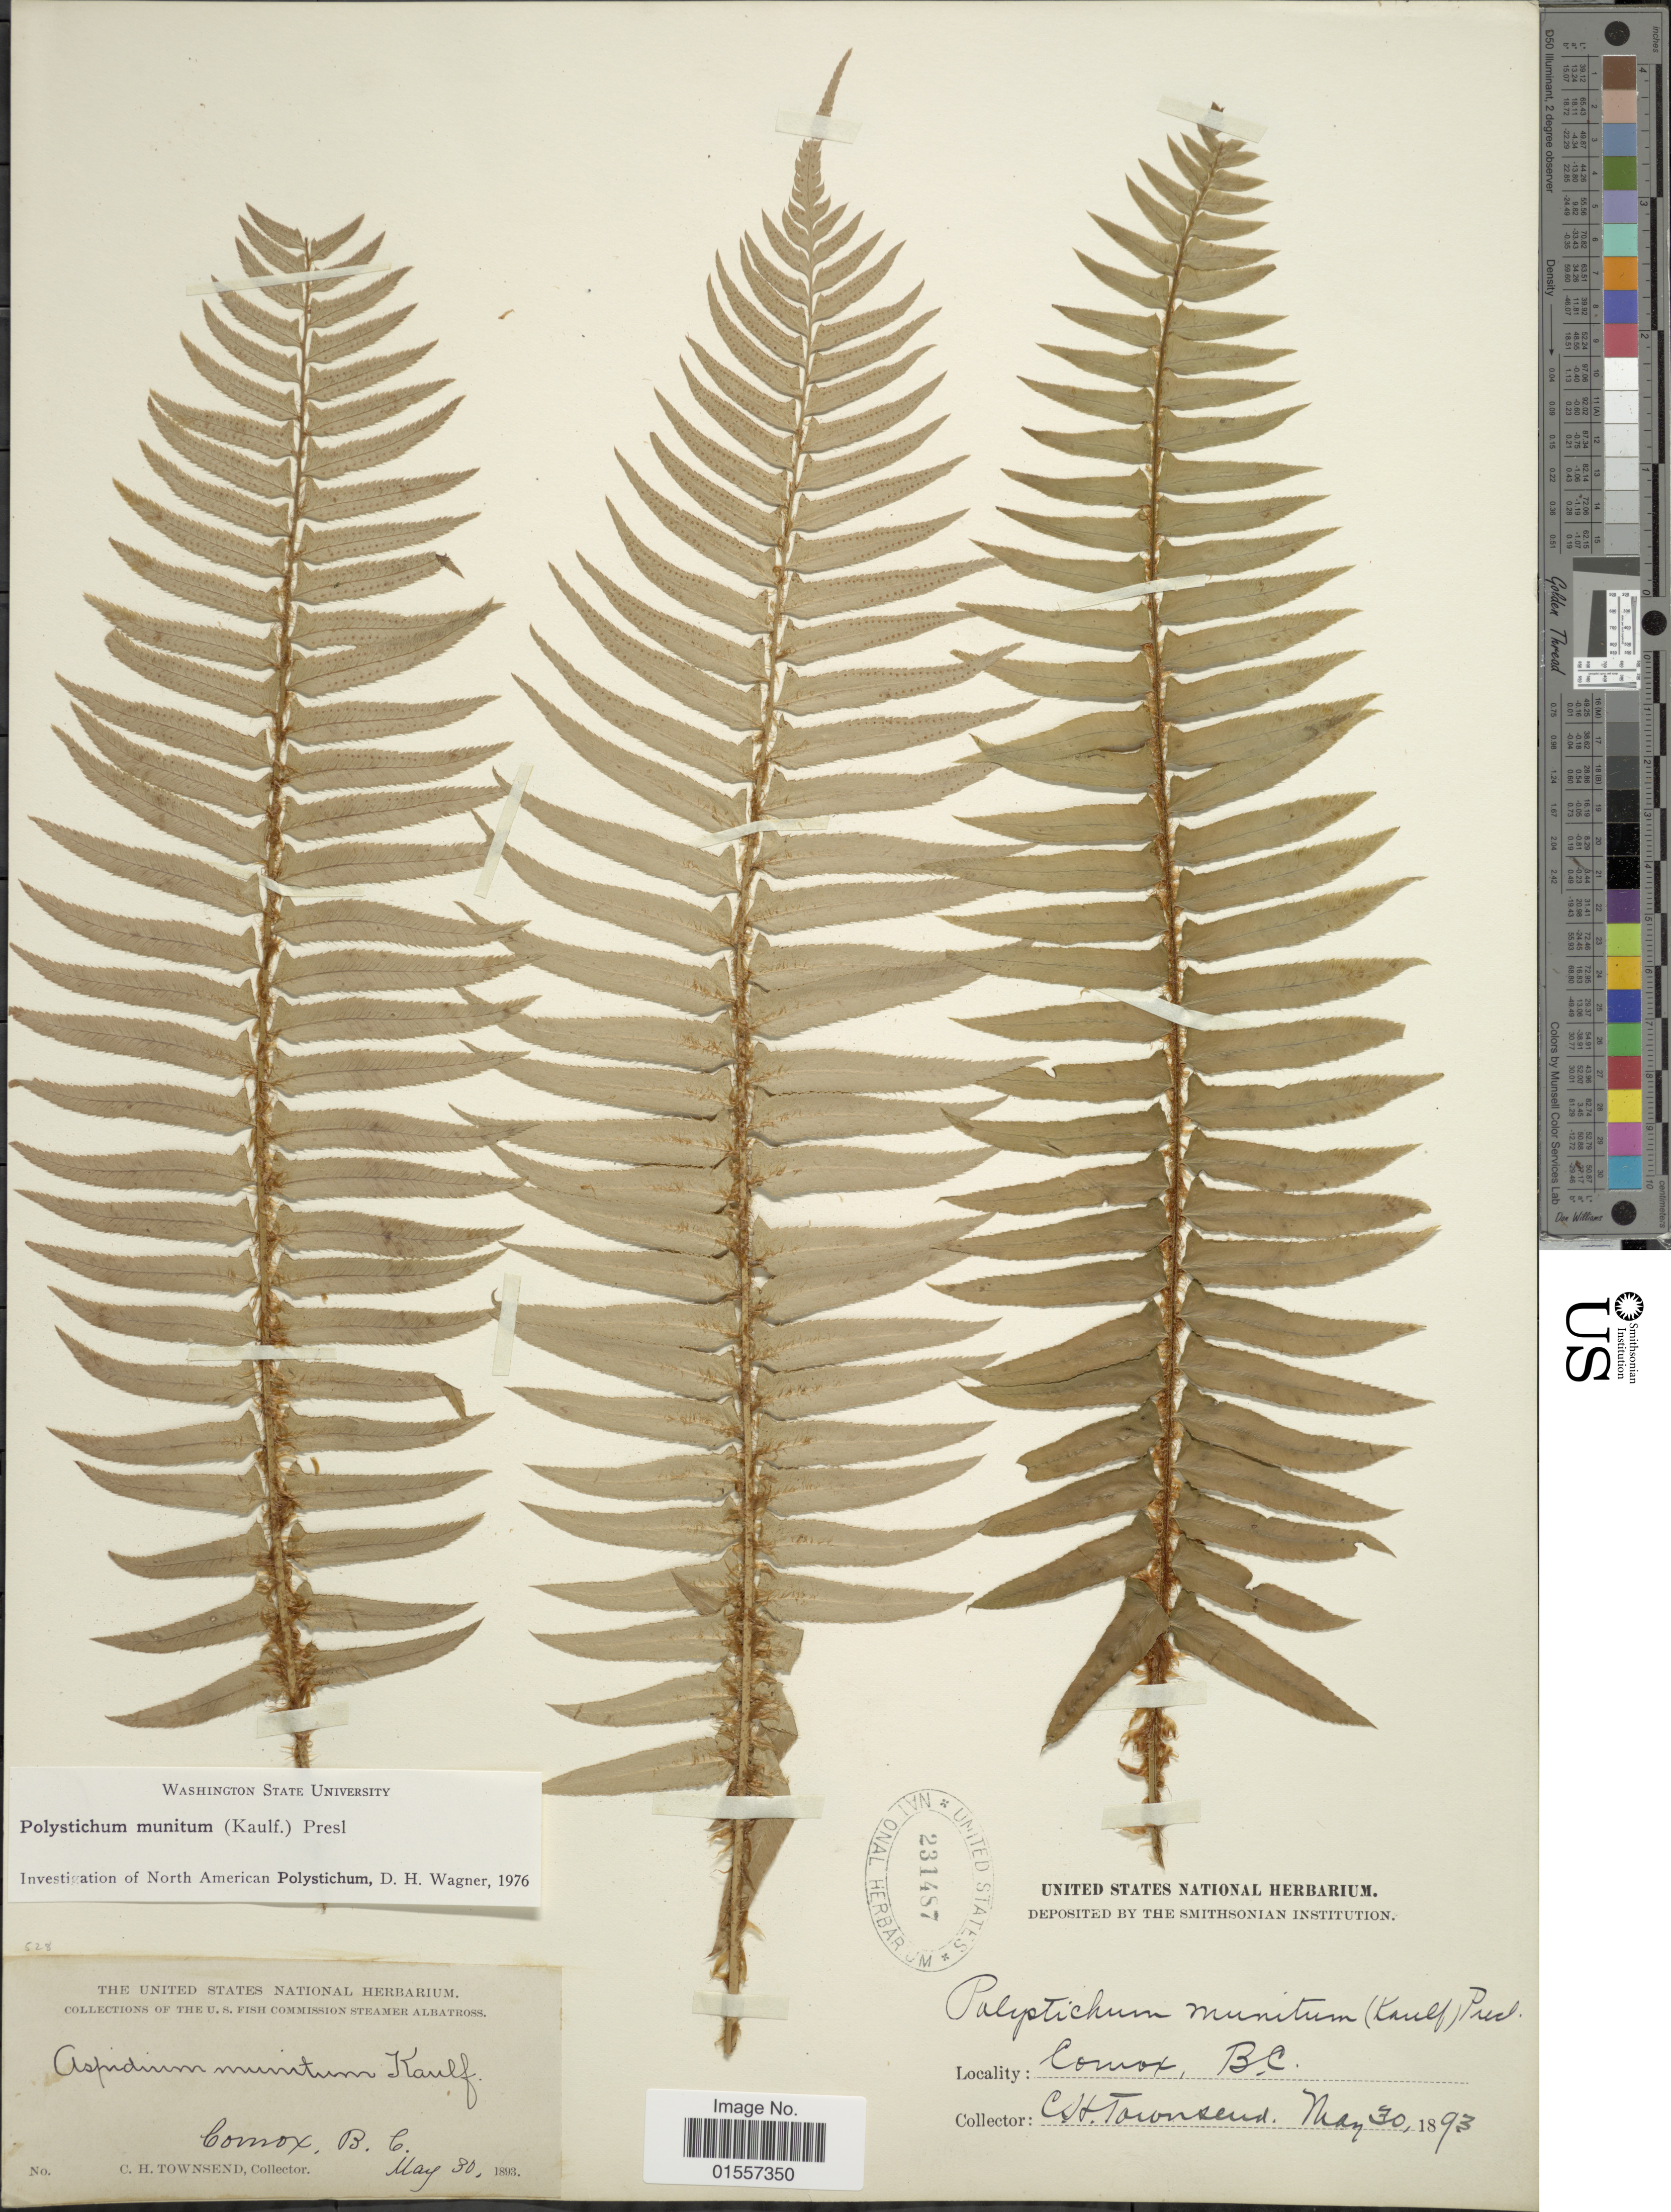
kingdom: Plantae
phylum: Tracheophyta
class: Polypodiopsida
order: Polypodiales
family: Dryopteridaceae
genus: Polystichum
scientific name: Polystichum munitum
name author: (Kaulf.) C. Presl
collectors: C. H. Townsend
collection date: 1893-05-30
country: Canada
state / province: British Columbia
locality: Comox, B. C.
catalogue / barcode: US 231487